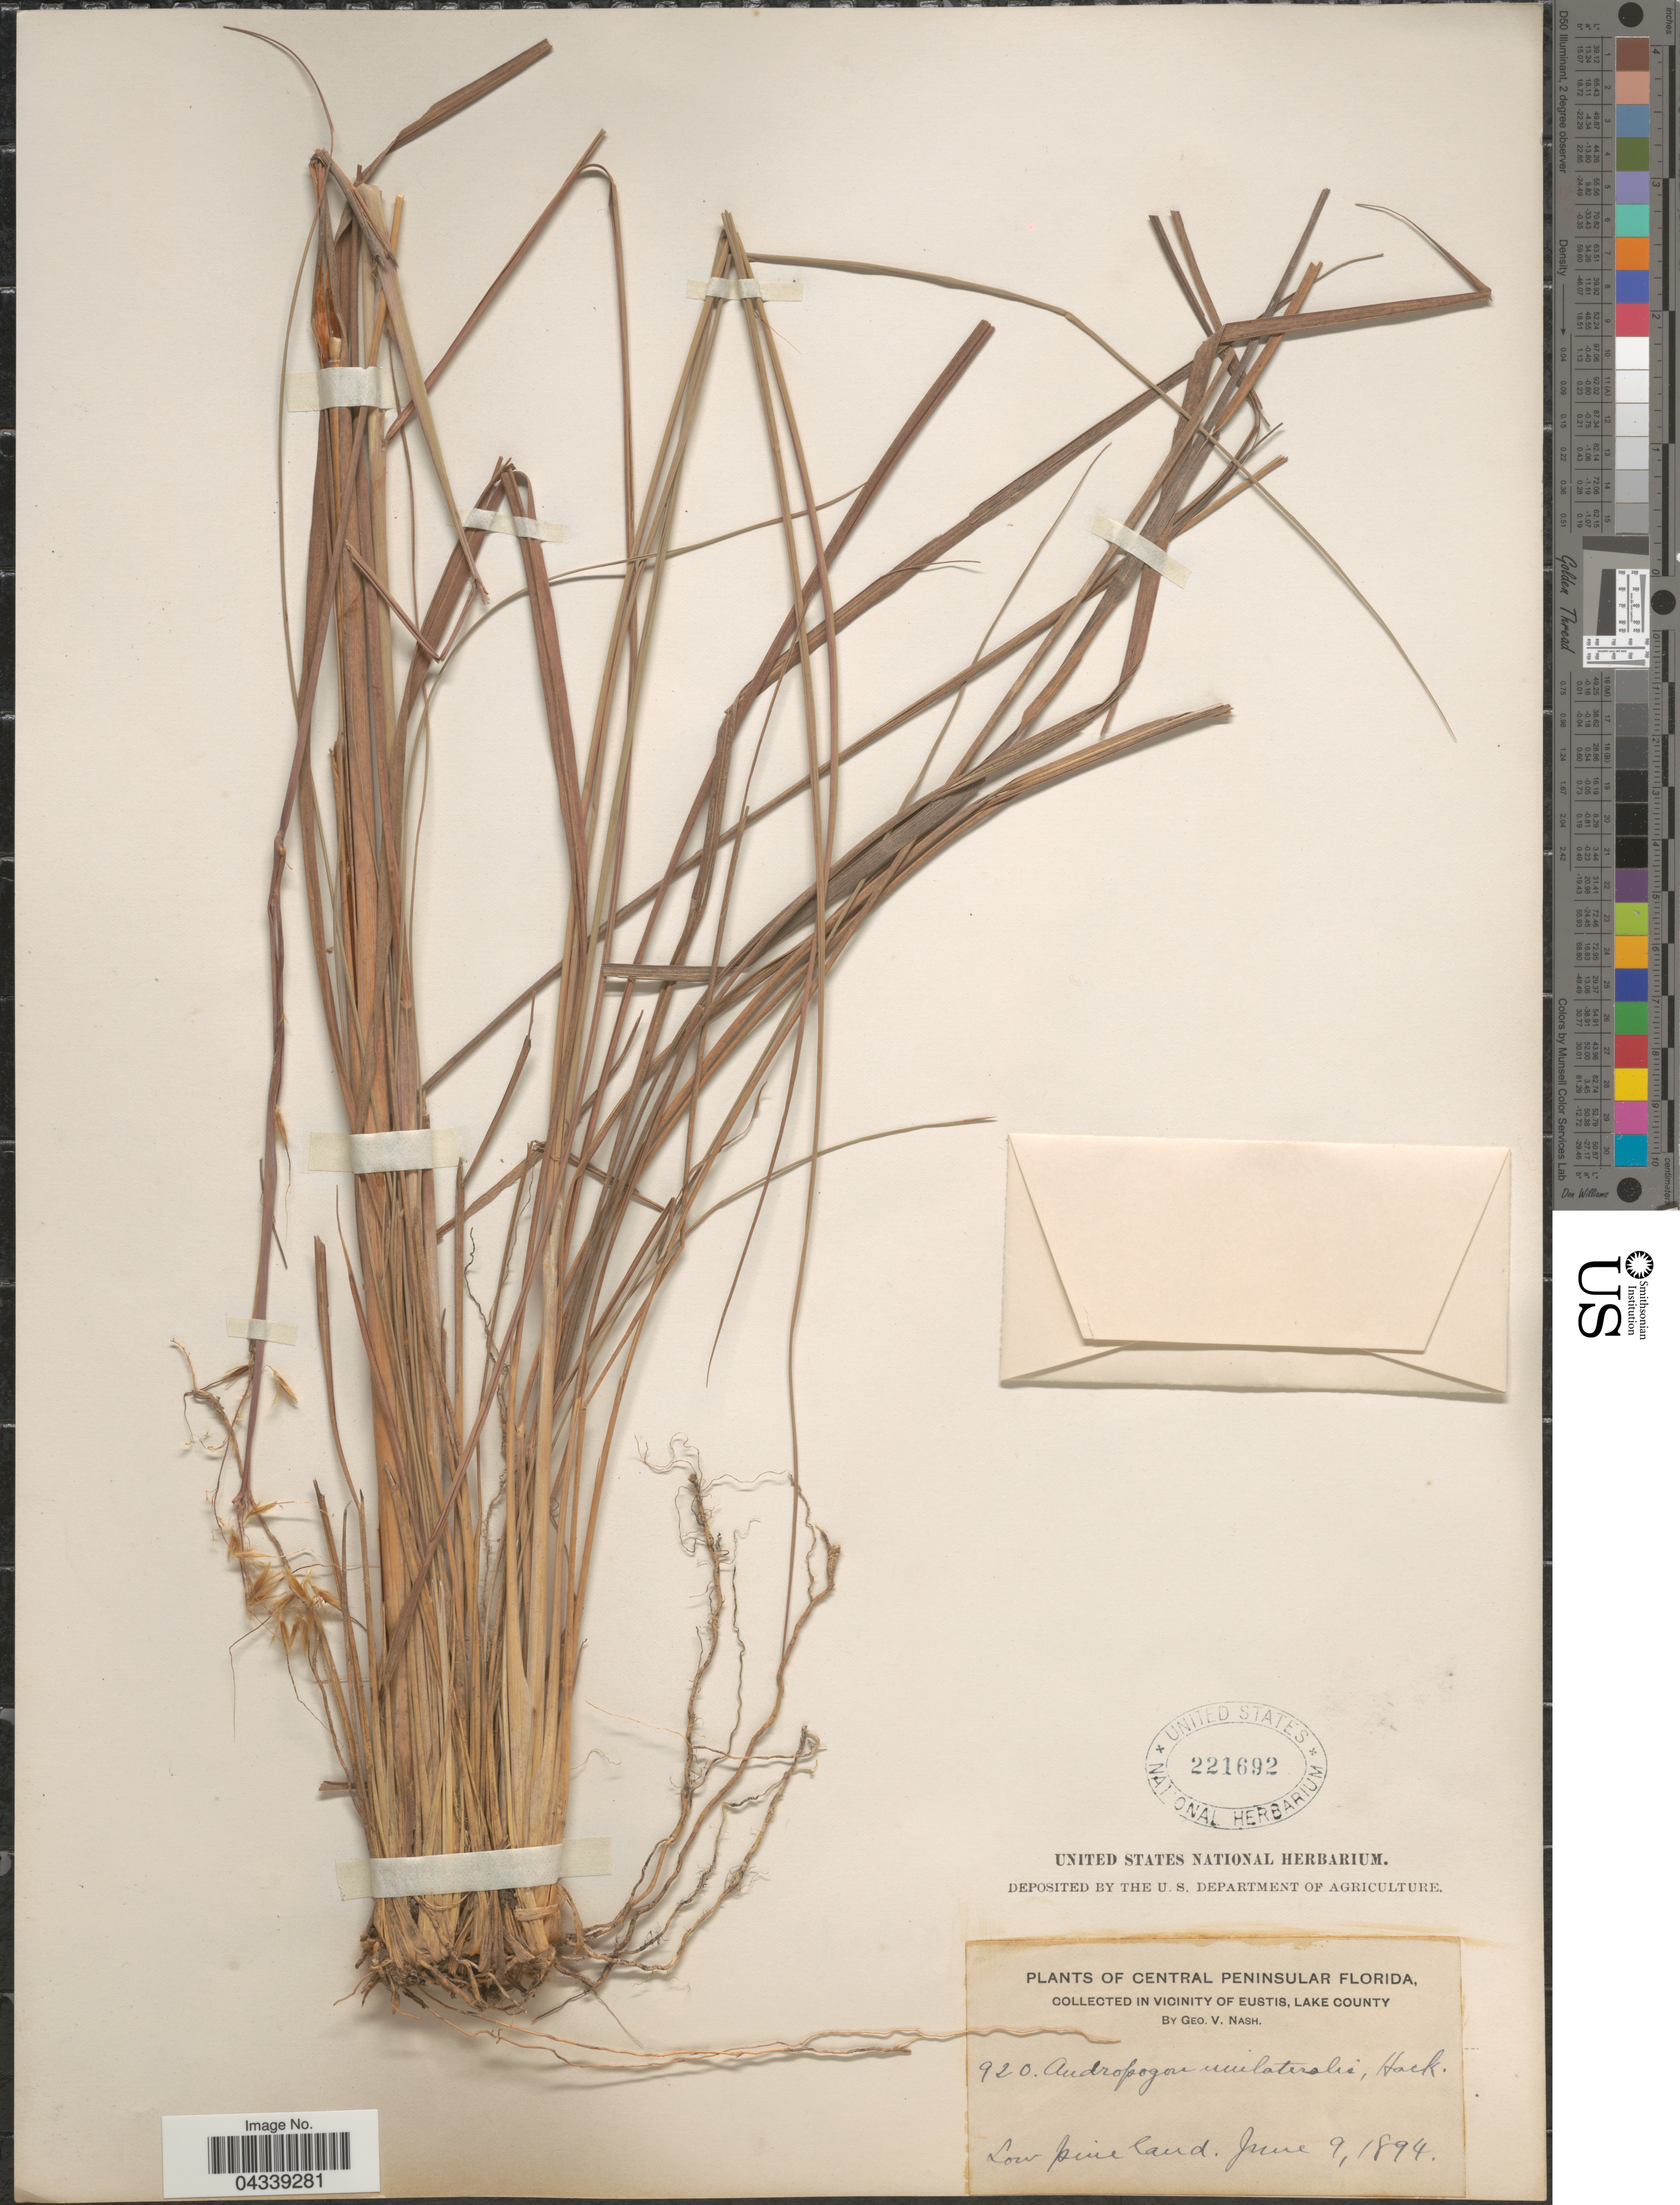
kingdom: Plantae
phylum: Tracheophyta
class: Liliopsida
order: Poales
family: Poaceae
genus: Sorghastrum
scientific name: Sorghastrum secundum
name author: (Elliott) Nash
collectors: G. V. Nash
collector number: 920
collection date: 1894-06-09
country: United States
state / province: Florida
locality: Central Peninsular Florida, in vicinity of Eustis, Lake County.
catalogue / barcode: US 221692